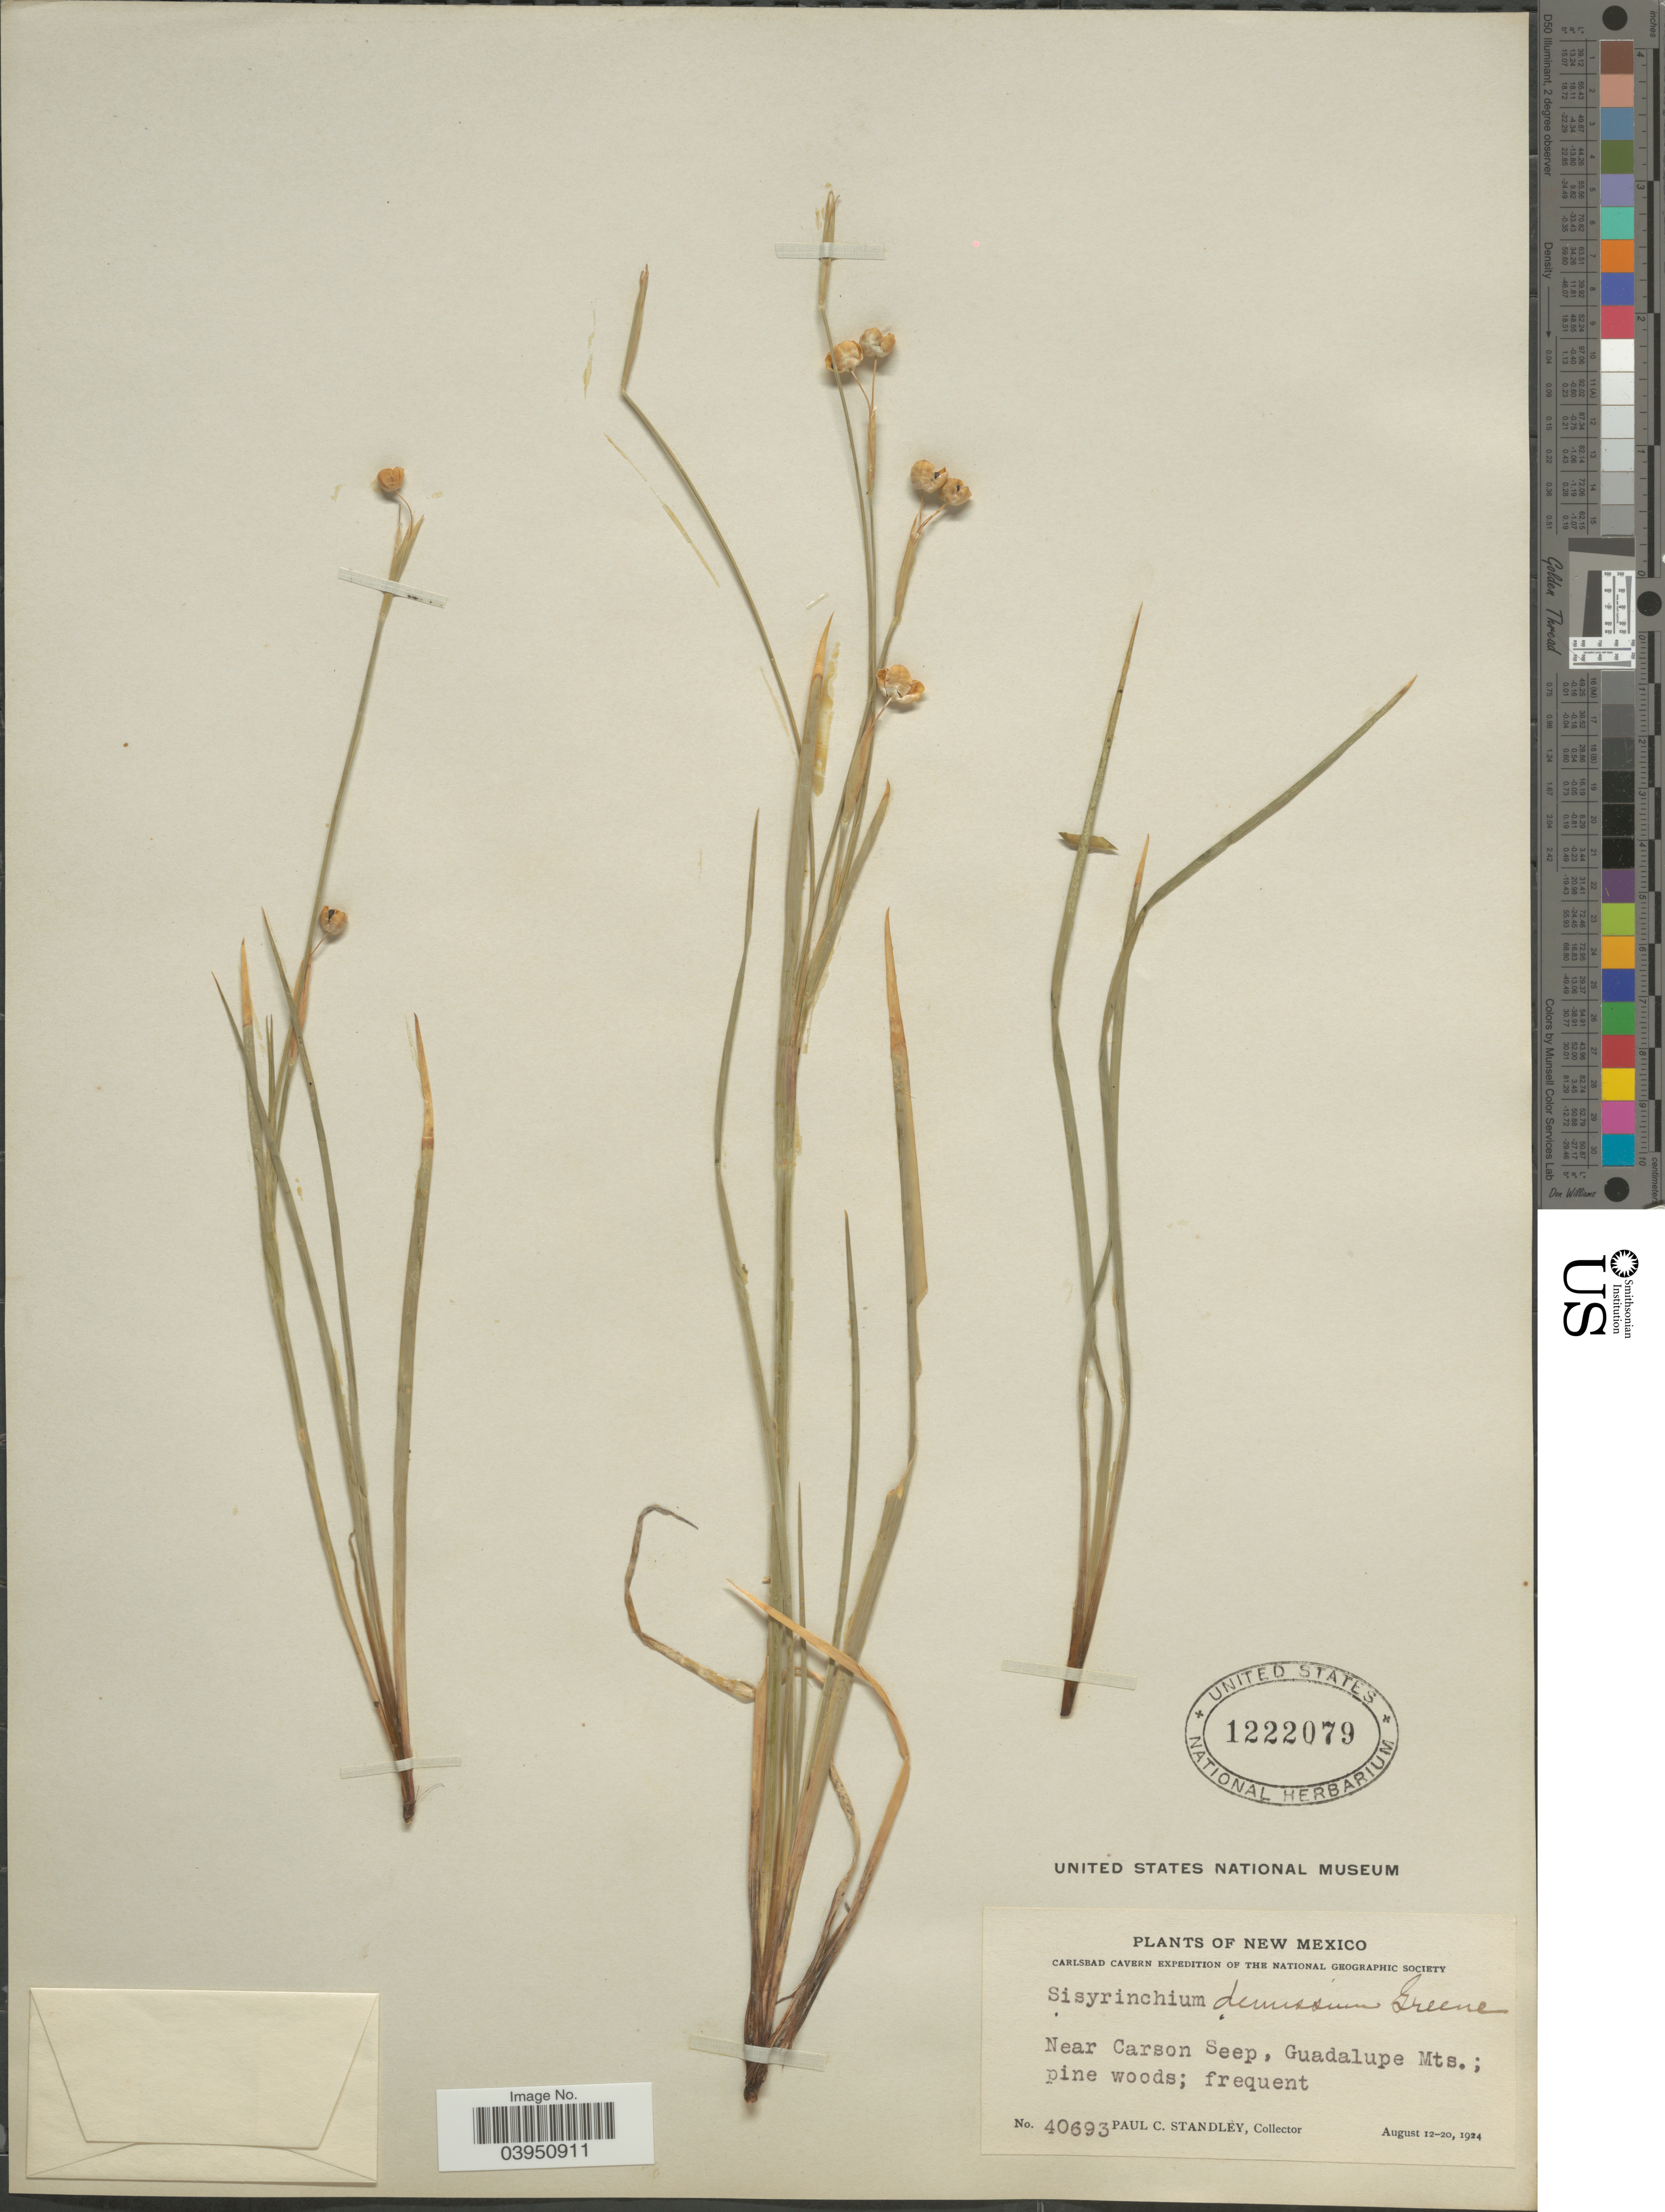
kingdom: Plantae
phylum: Tracheophyta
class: Liliopsida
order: Asparagales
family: Iridaceae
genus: Sisyrinchium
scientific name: Sisyrinchium demissum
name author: Greene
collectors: P. C. Standley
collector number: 40693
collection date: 1924-08-12/1924-08-20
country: United States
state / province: New Mexico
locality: Near Carson Seep, Guadalupe Mts.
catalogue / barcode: US 1222079